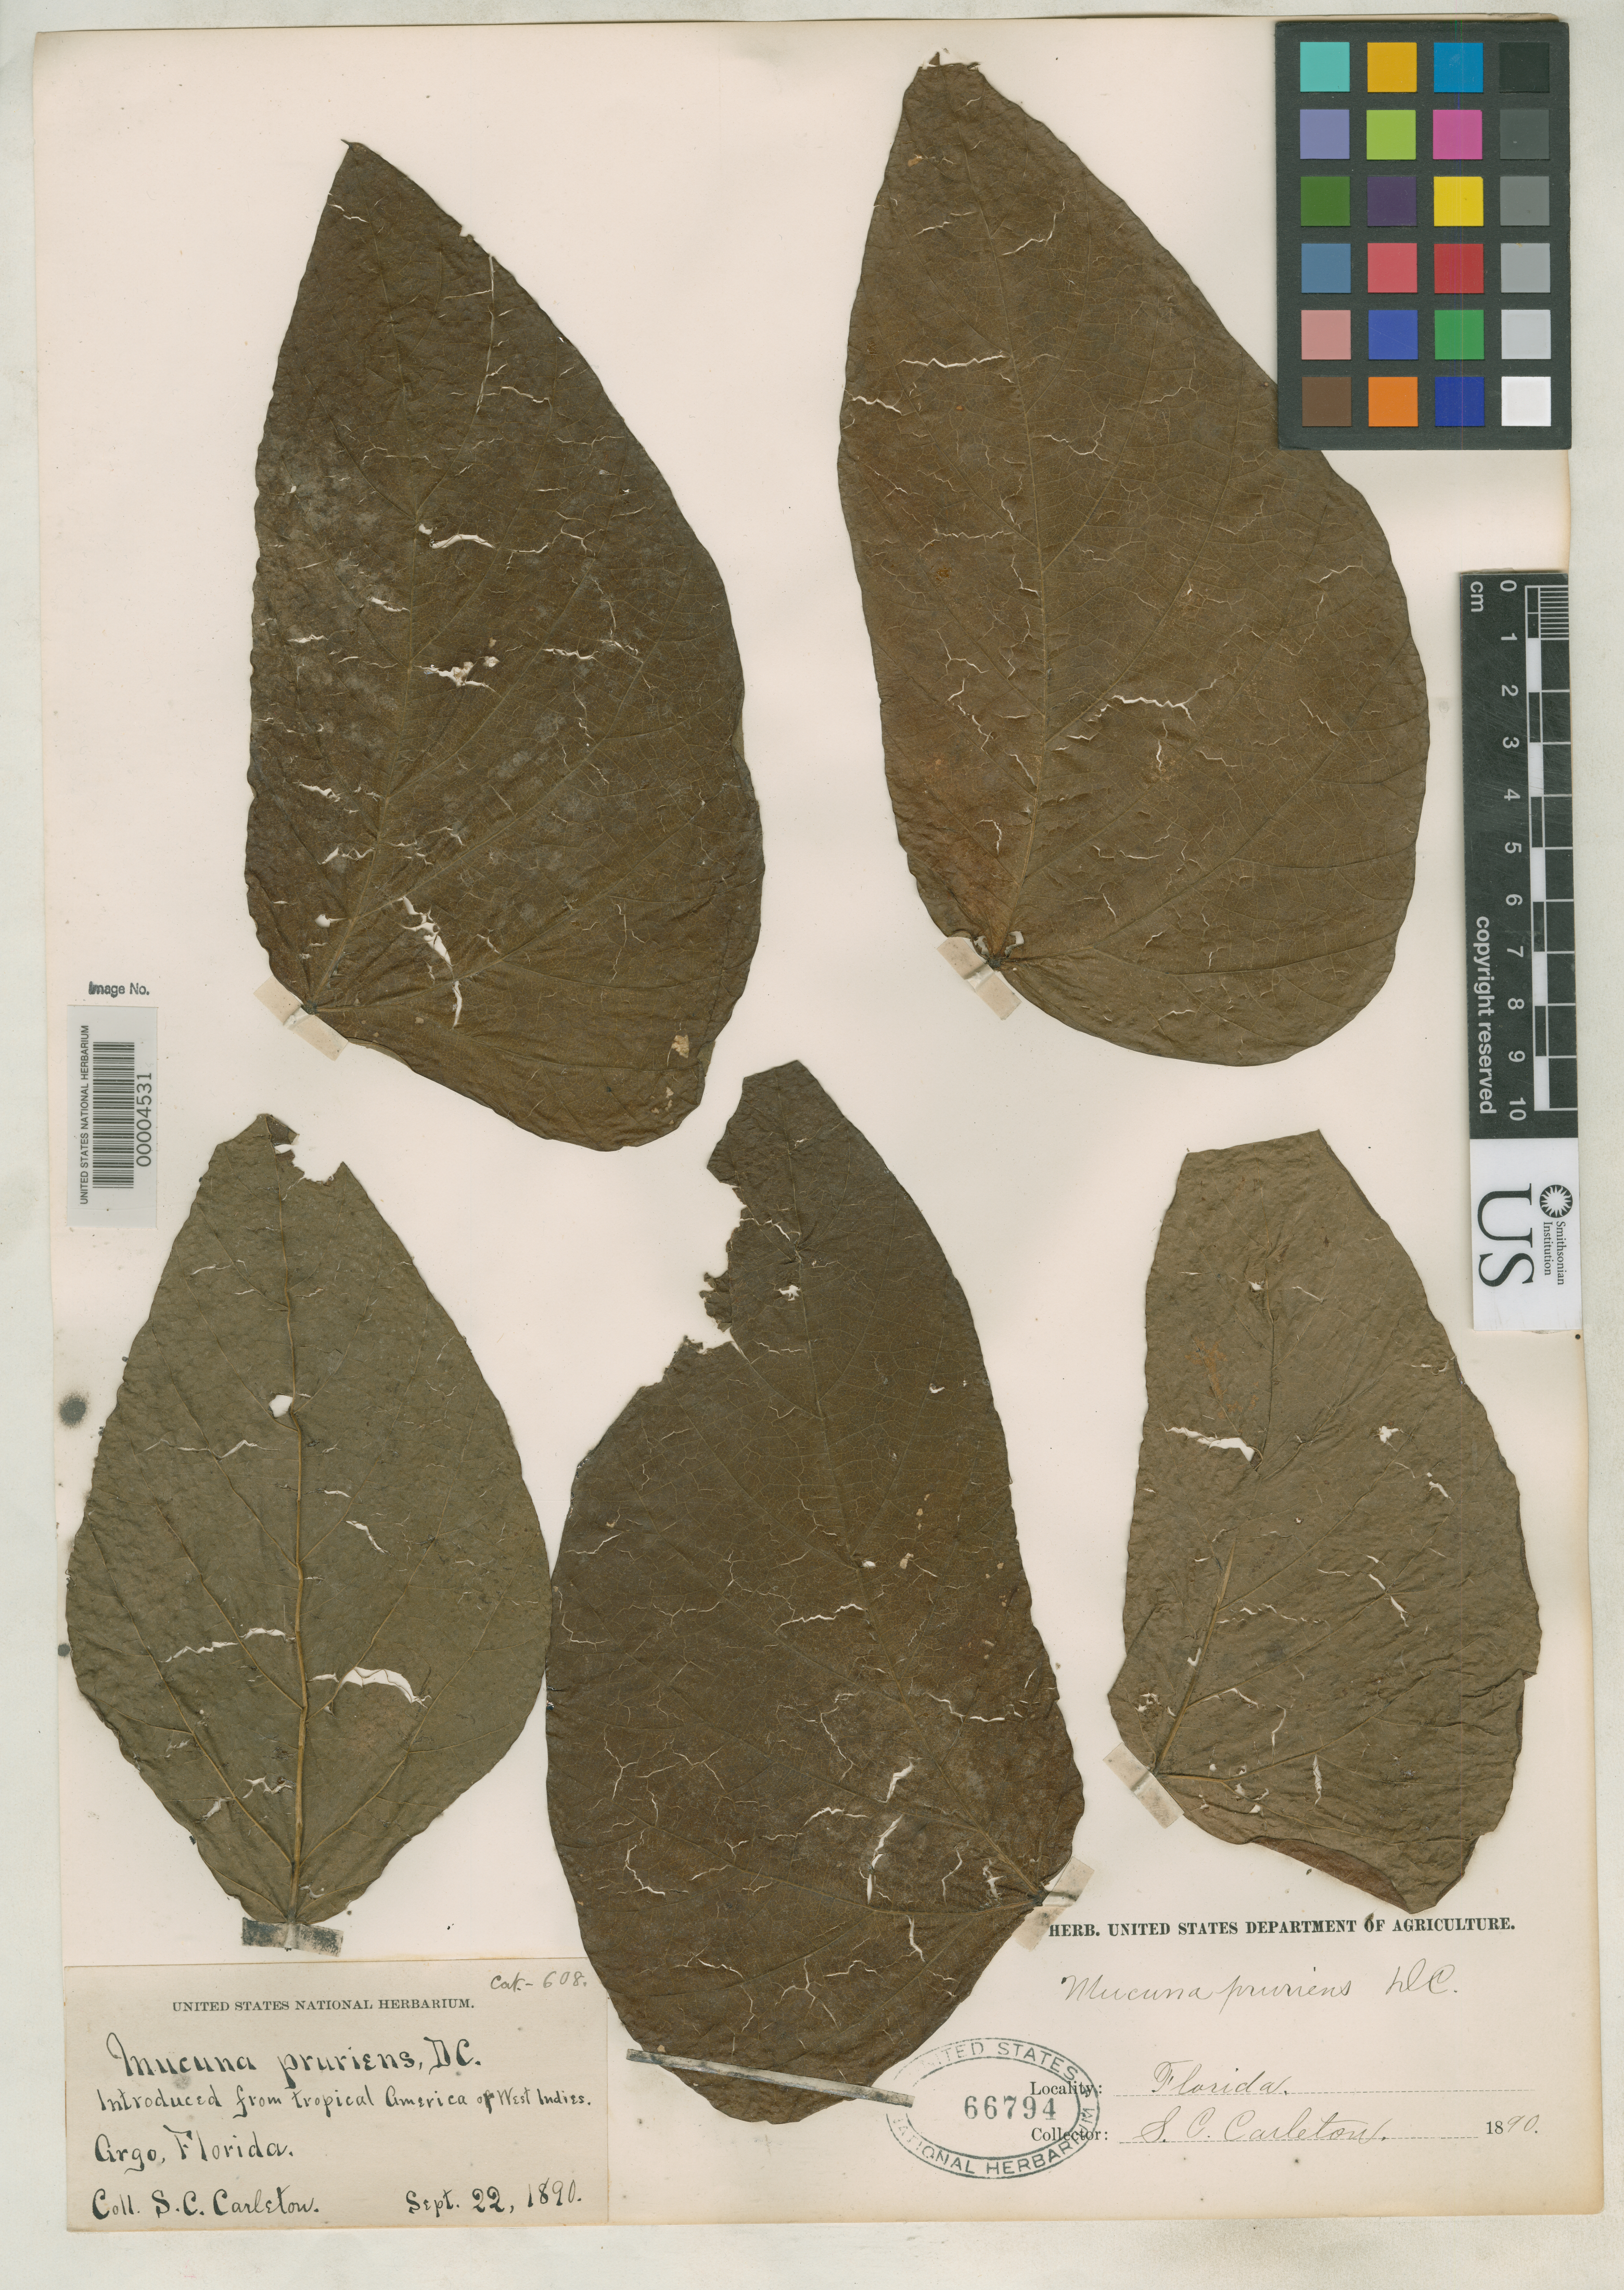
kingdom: Plantae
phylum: Tracheophyta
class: Magnoliopsida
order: Fabales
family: Fabaceae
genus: Stizolobium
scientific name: Stizolobium deeringianum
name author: Bort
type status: Holotype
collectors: S. Carleton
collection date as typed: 22 Sep 1890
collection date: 1890-09-22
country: United States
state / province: Florida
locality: Argo.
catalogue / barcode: US 66794